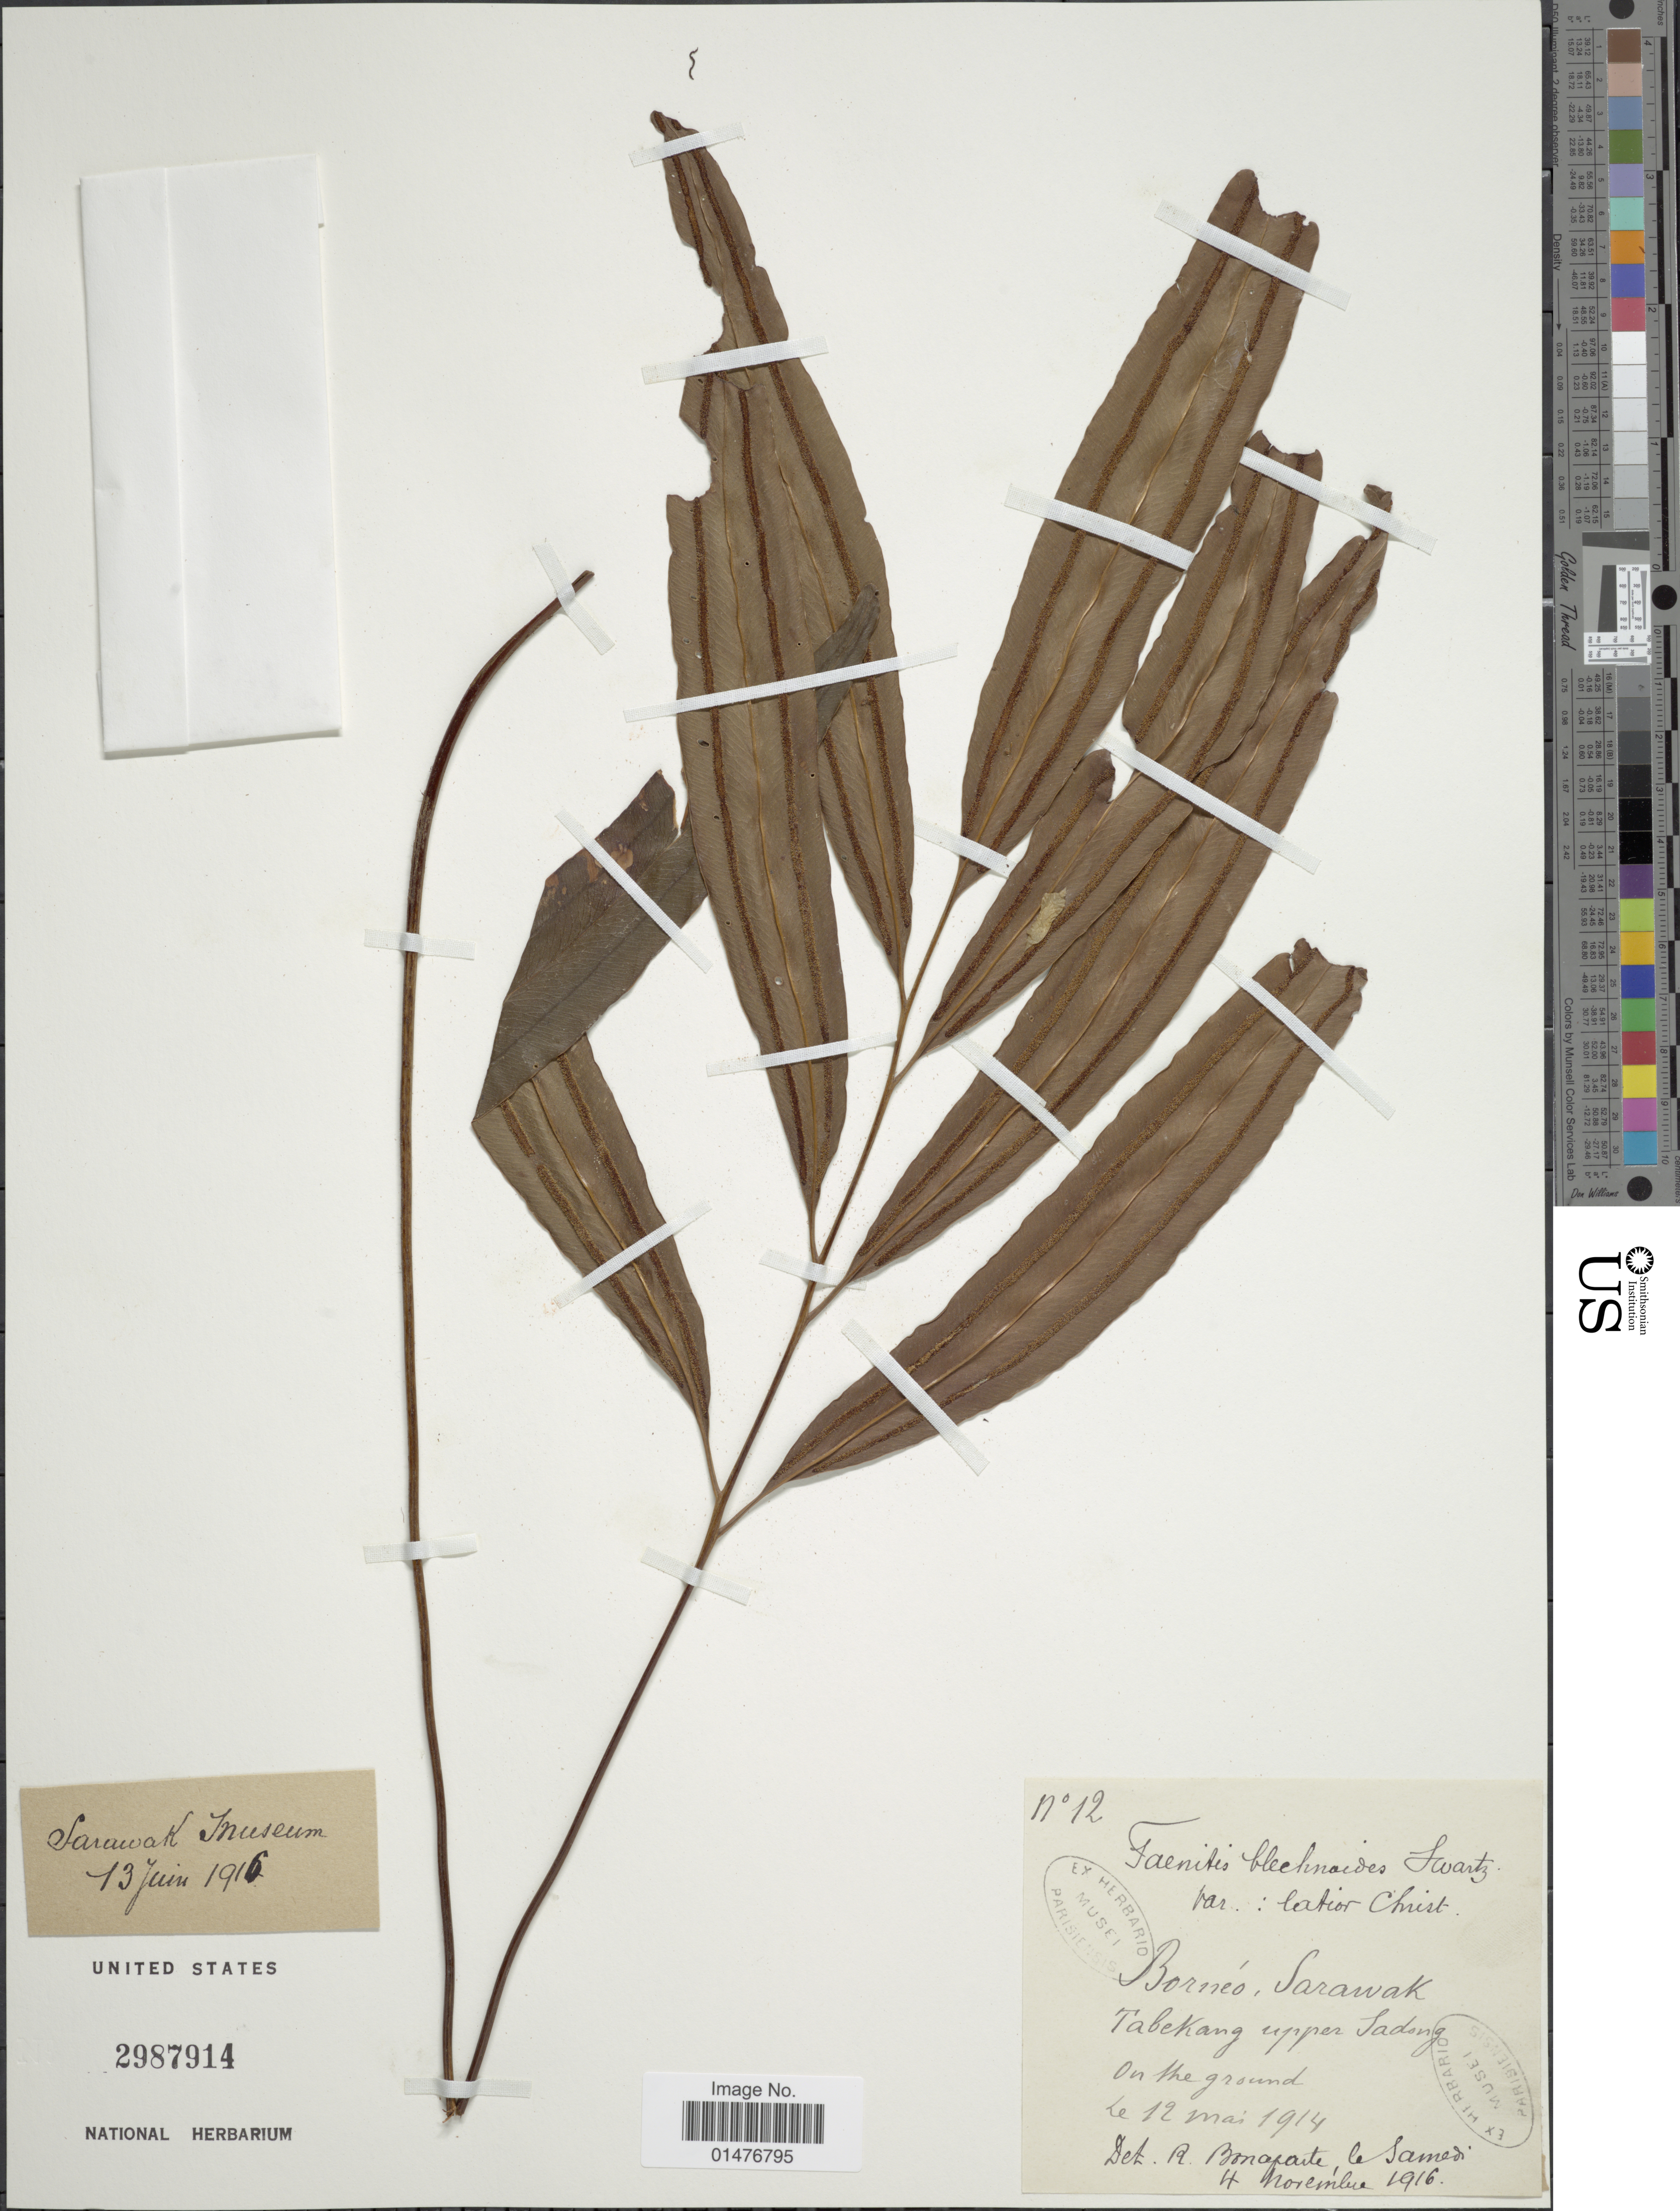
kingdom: Plantae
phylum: Tracheophyta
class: Polypodiopsida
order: Polypodiales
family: Pteridaceae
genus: Taenitis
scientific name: Taenitis blechnoides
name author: (Willd.) Sw.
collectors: ex herb. Mus. Paraensis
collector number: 12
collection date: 1914-05-12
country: Malaysia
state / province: Sarawak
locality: Borneo, Sarawak, Tabekang upper Sadong on the ground [interpreted]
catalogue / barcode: US 2987914